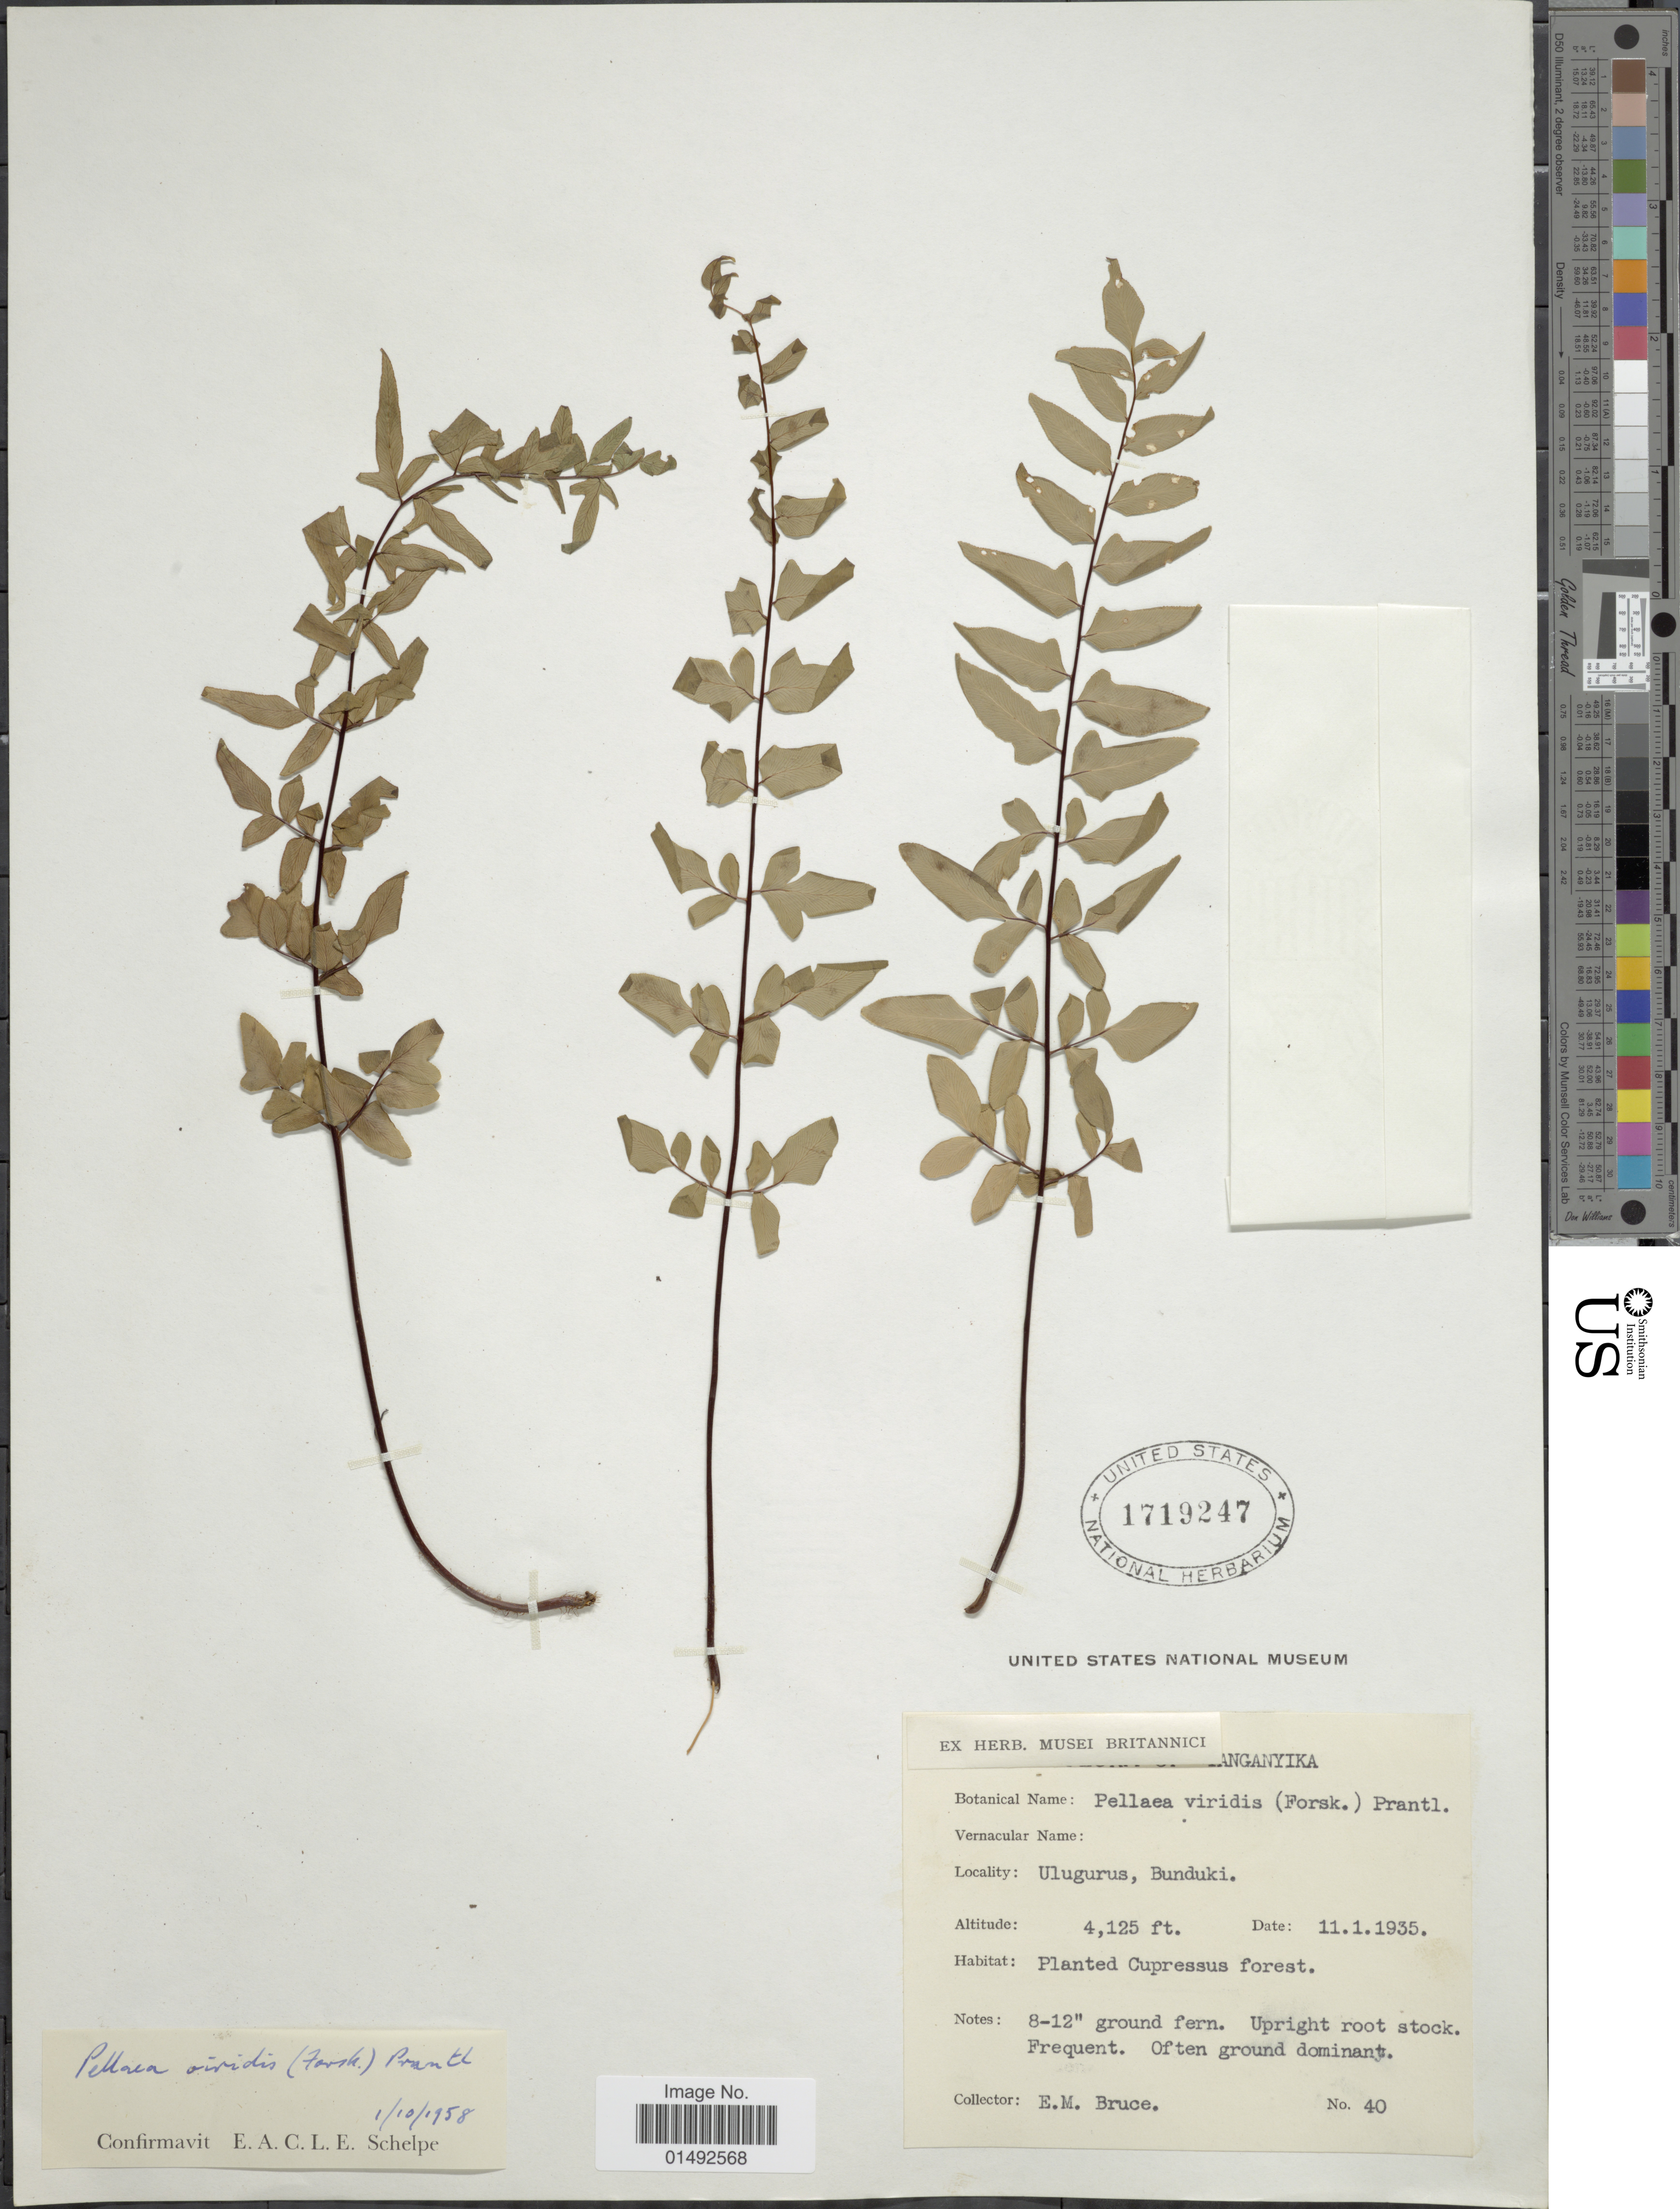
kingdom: Plantae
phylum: Tracheophyta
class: Polypodiopsida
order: Polypodiales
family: Pteridaceae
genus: Pellaea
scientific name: Pellaea viridis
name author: (Forssk.) Prantl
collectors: E. Bruce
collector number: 40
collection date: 1935-01-11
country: Tanzania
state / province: Morogoro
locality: Tanganyika, Ulugurus, Bunduki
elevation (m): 1257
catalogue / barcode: US 1719247